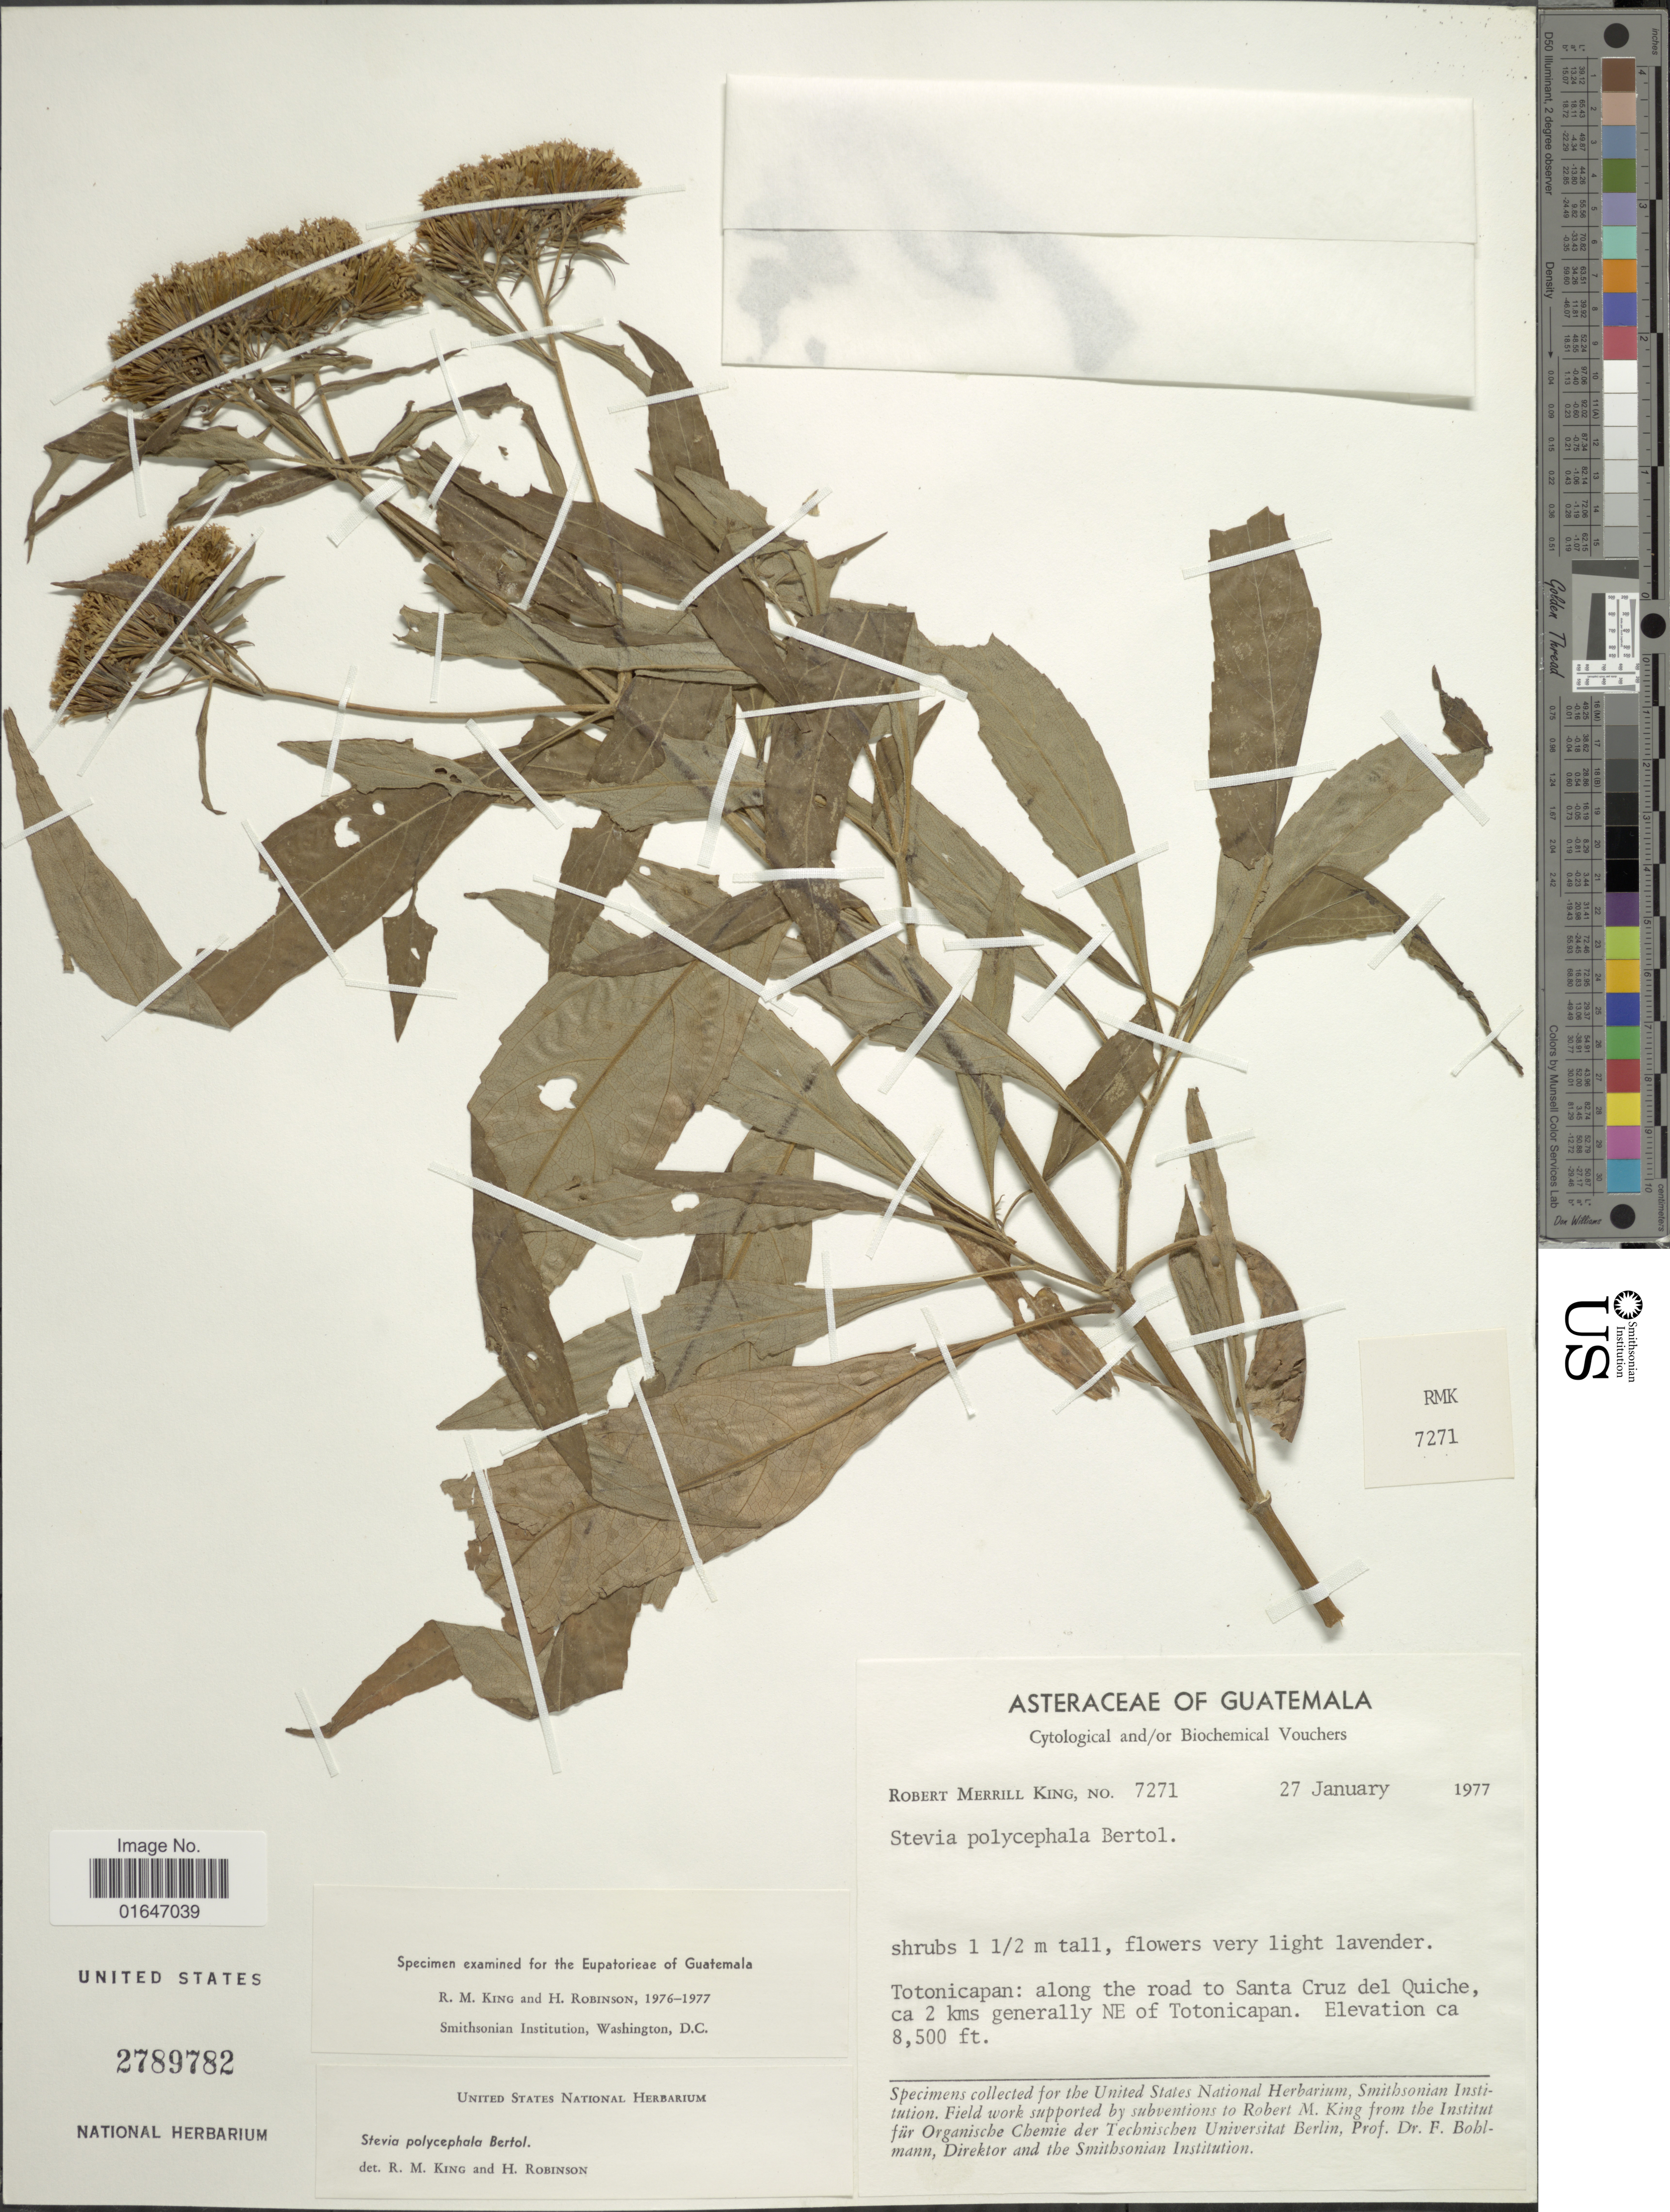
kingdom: Plantae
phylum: Tracheophyta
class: Magnoliopsida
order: Asterales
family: Asteraceae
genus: Stevia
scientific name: Stevia polycephala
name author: Bertoloni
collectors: R. M. King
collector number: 7271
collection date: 1977-01-27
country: Guatemala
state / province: Totonicapan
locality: Along the road to Santa Cruz del Quiche, ca 2 kms generally NE of Totonicapan.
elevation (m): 2591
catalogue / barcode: US 2789782